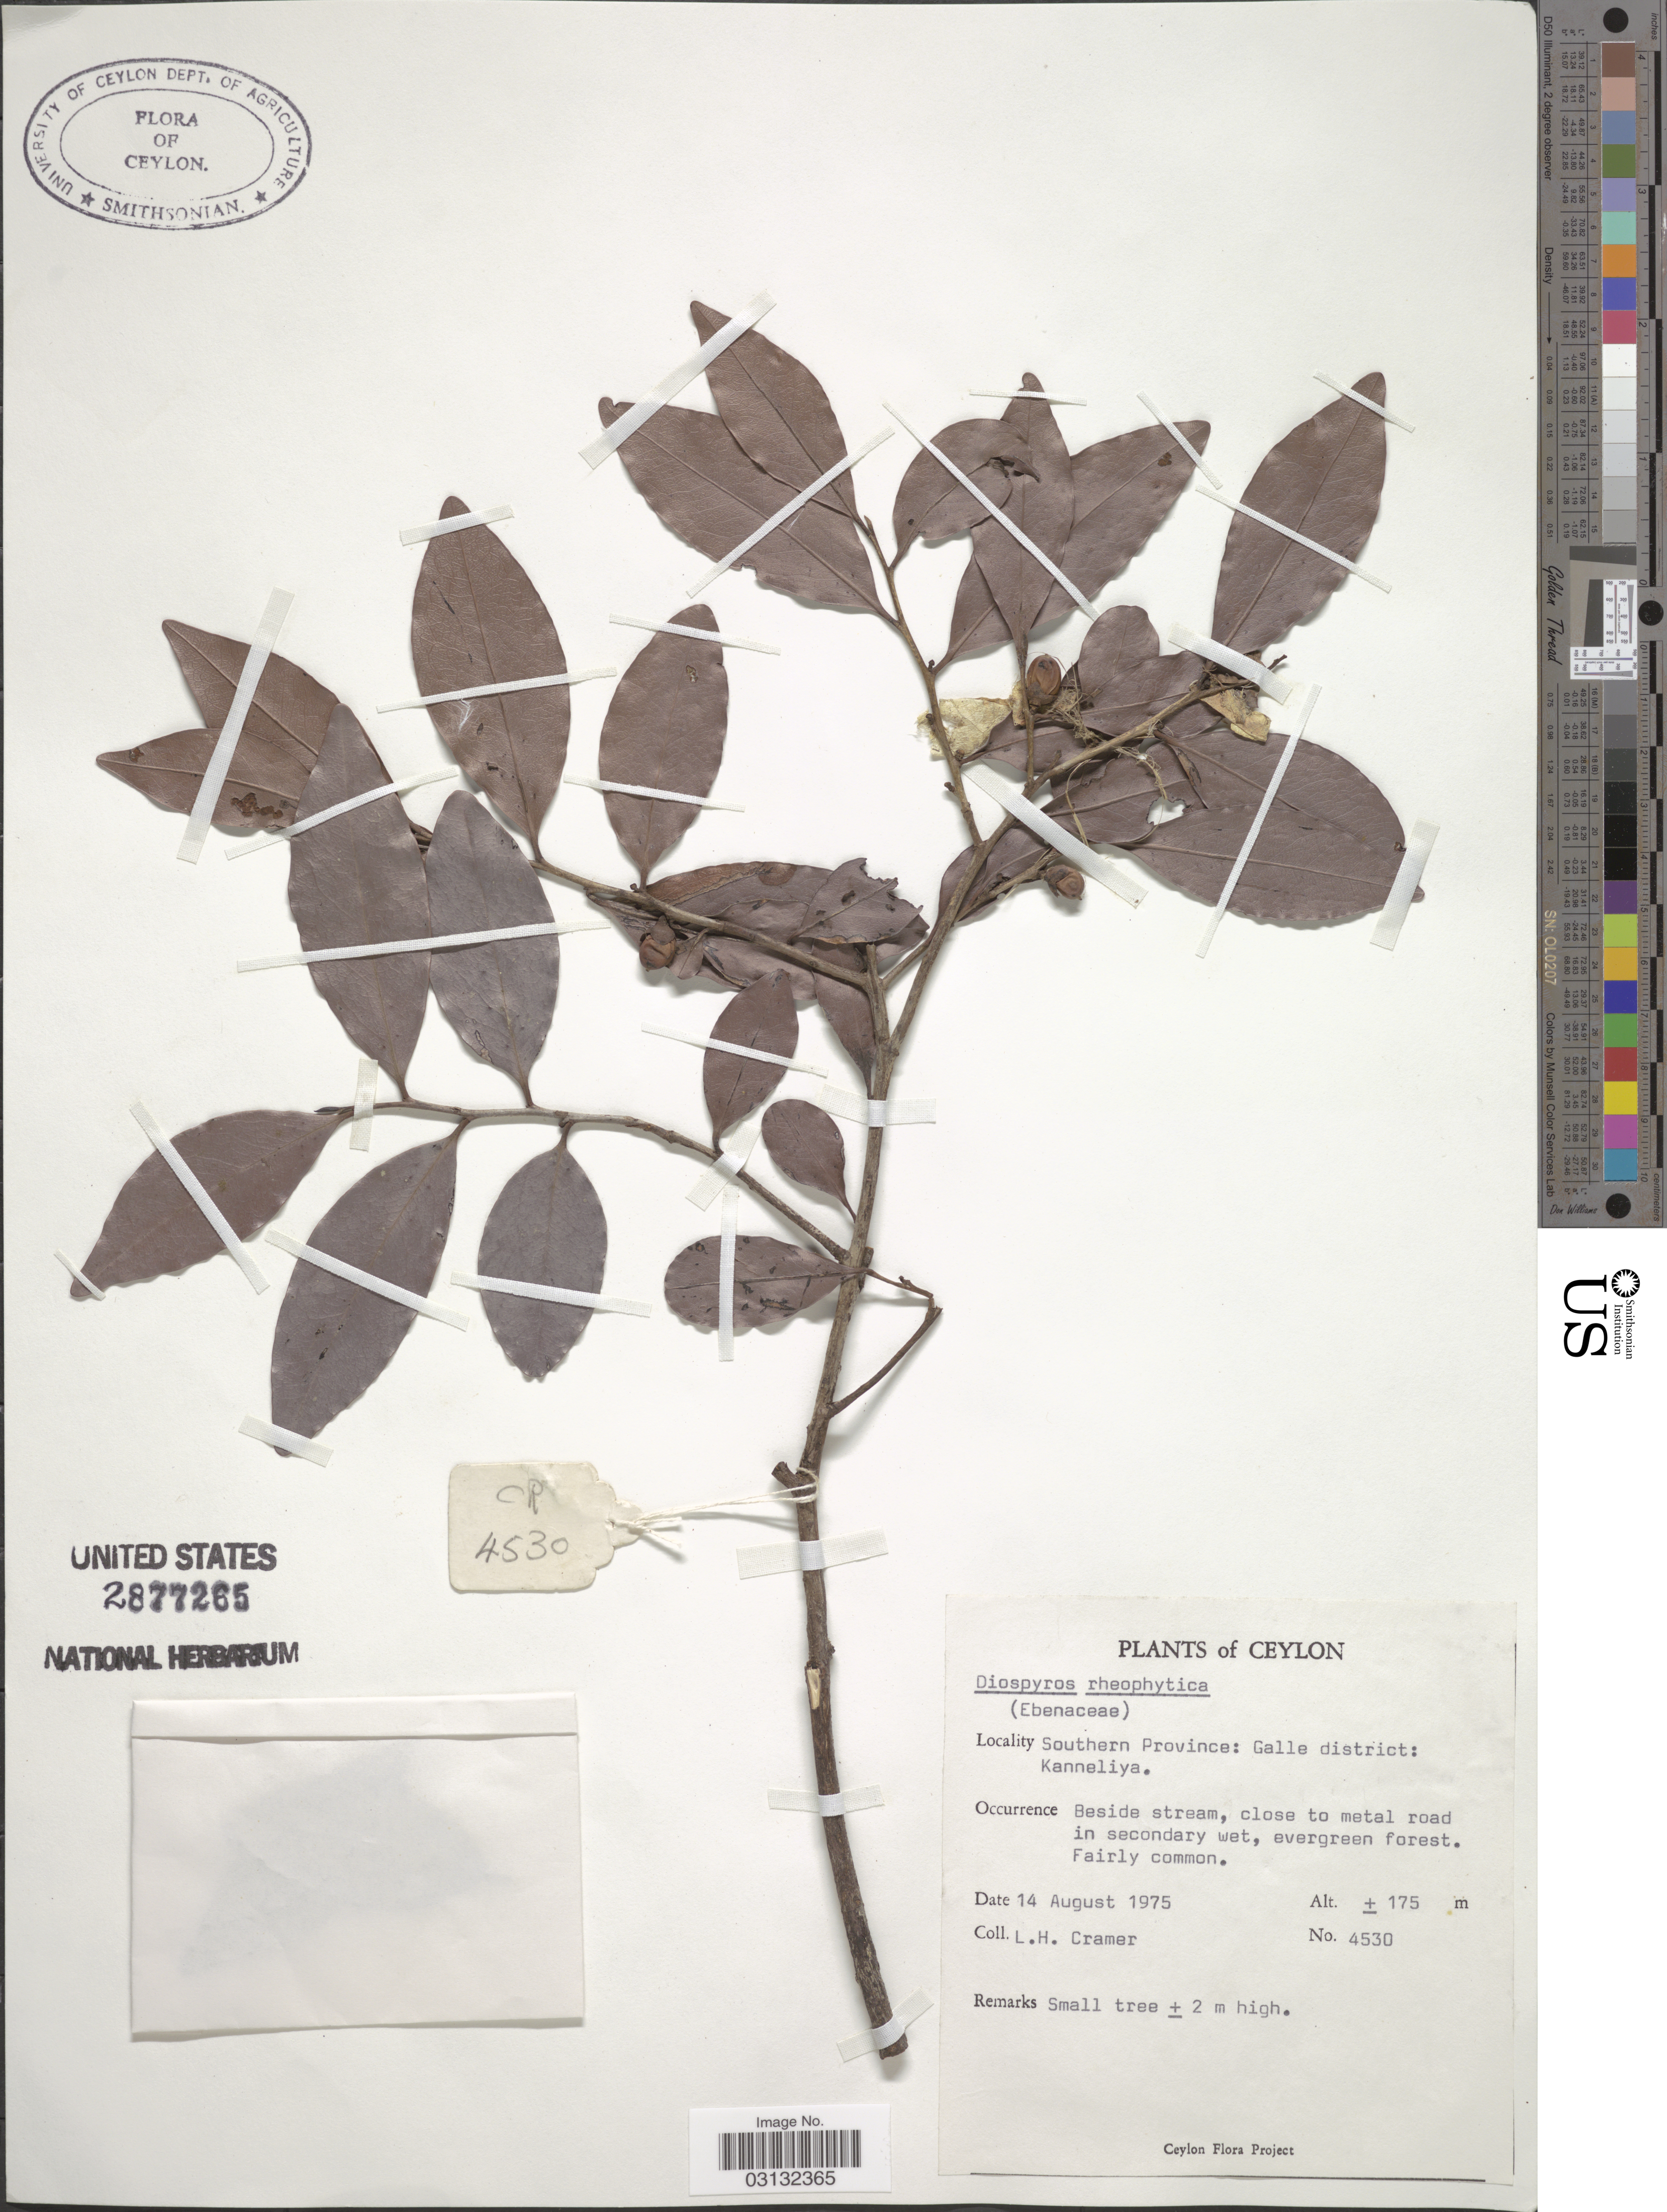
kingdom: Plantae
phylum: Tracheophyta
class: Magnoliopsida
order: Ericales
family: Ebenaceae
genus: Diospyros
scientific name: Diospyros rheophytica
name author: Kosterm.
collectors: L. H. Cramer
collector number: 4530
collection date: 1975-08-14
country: Sri Lanka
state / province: Southern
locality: Ceylon. Galle district: Kanneliya.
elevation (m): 175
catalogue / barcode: US 2877265